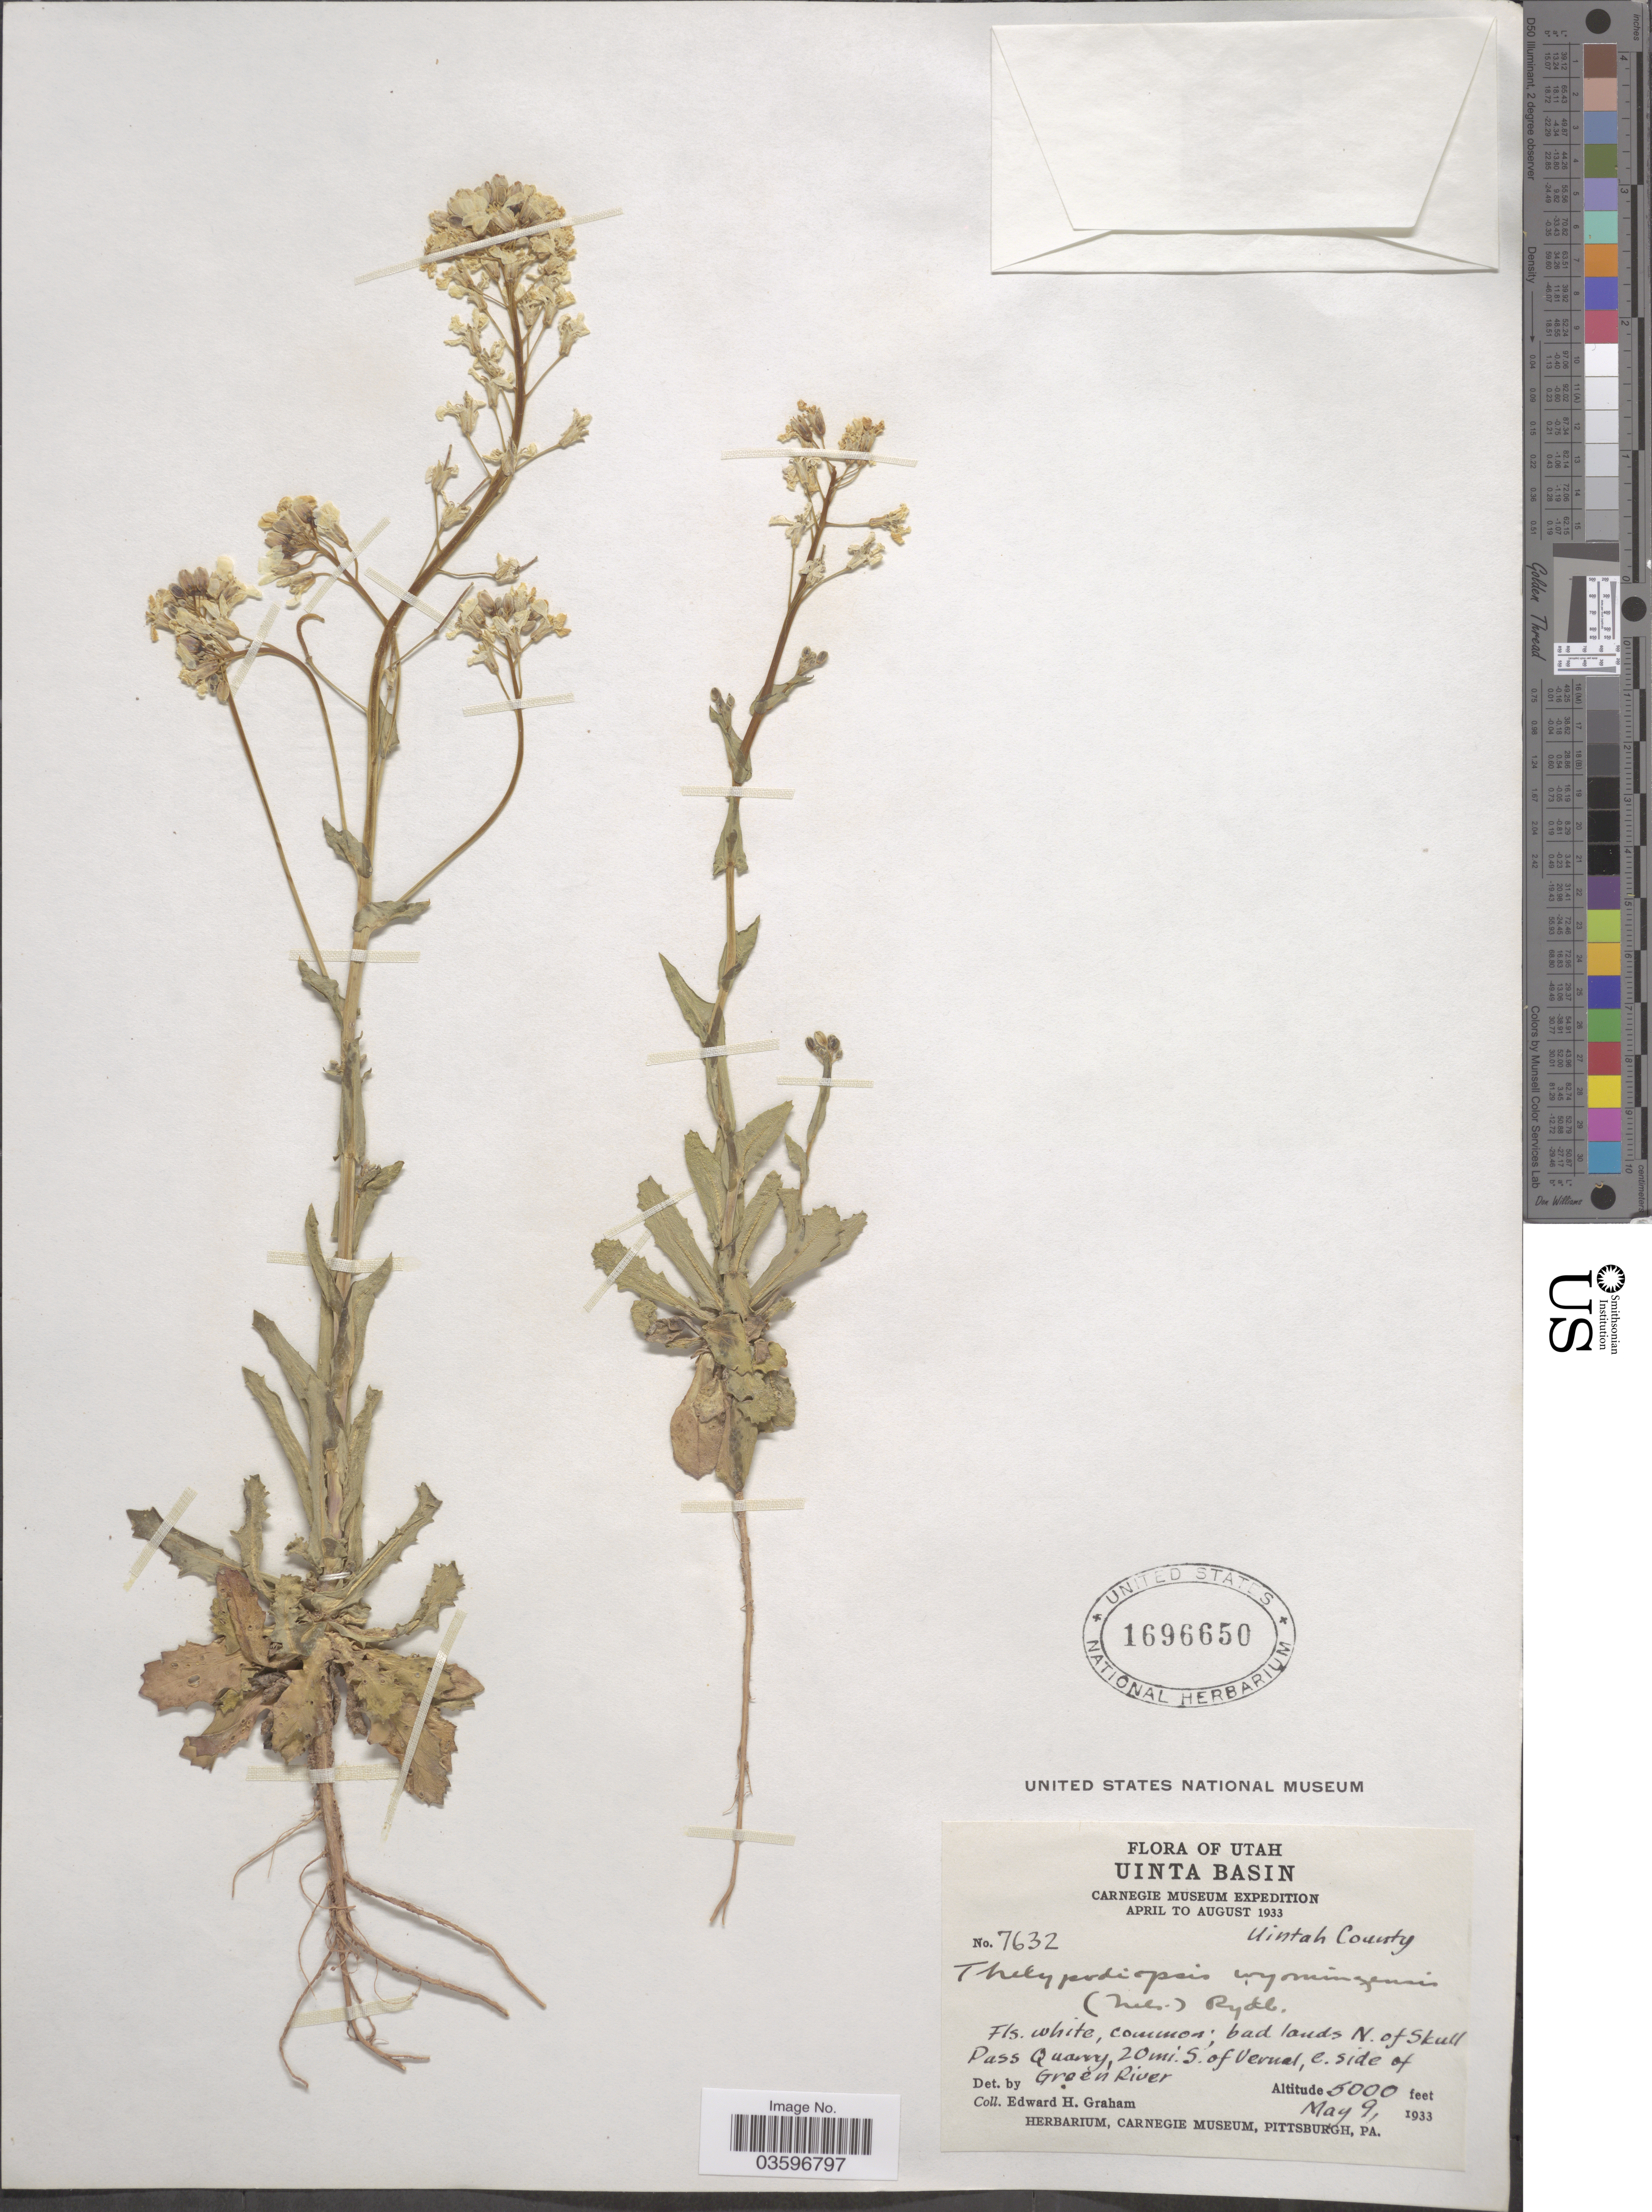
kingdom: Plantae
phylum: Tracheophyta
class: Magnoliopsida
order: Brassicales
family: Brassicaceae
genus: Thelypodiopsis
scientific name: Thelypodiopsis elegans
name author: (M.E. Jones) Rydb.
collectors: E. H. Graham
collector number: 7632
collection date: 1933-05-09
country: United States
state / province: Utah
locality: Uinta Basin. Uintah County. Bad lands N. of Skull Pass Quarry, 20 mi. S. of Vernal, e. side of Green River.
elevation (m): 1524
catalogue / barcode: US 1696650